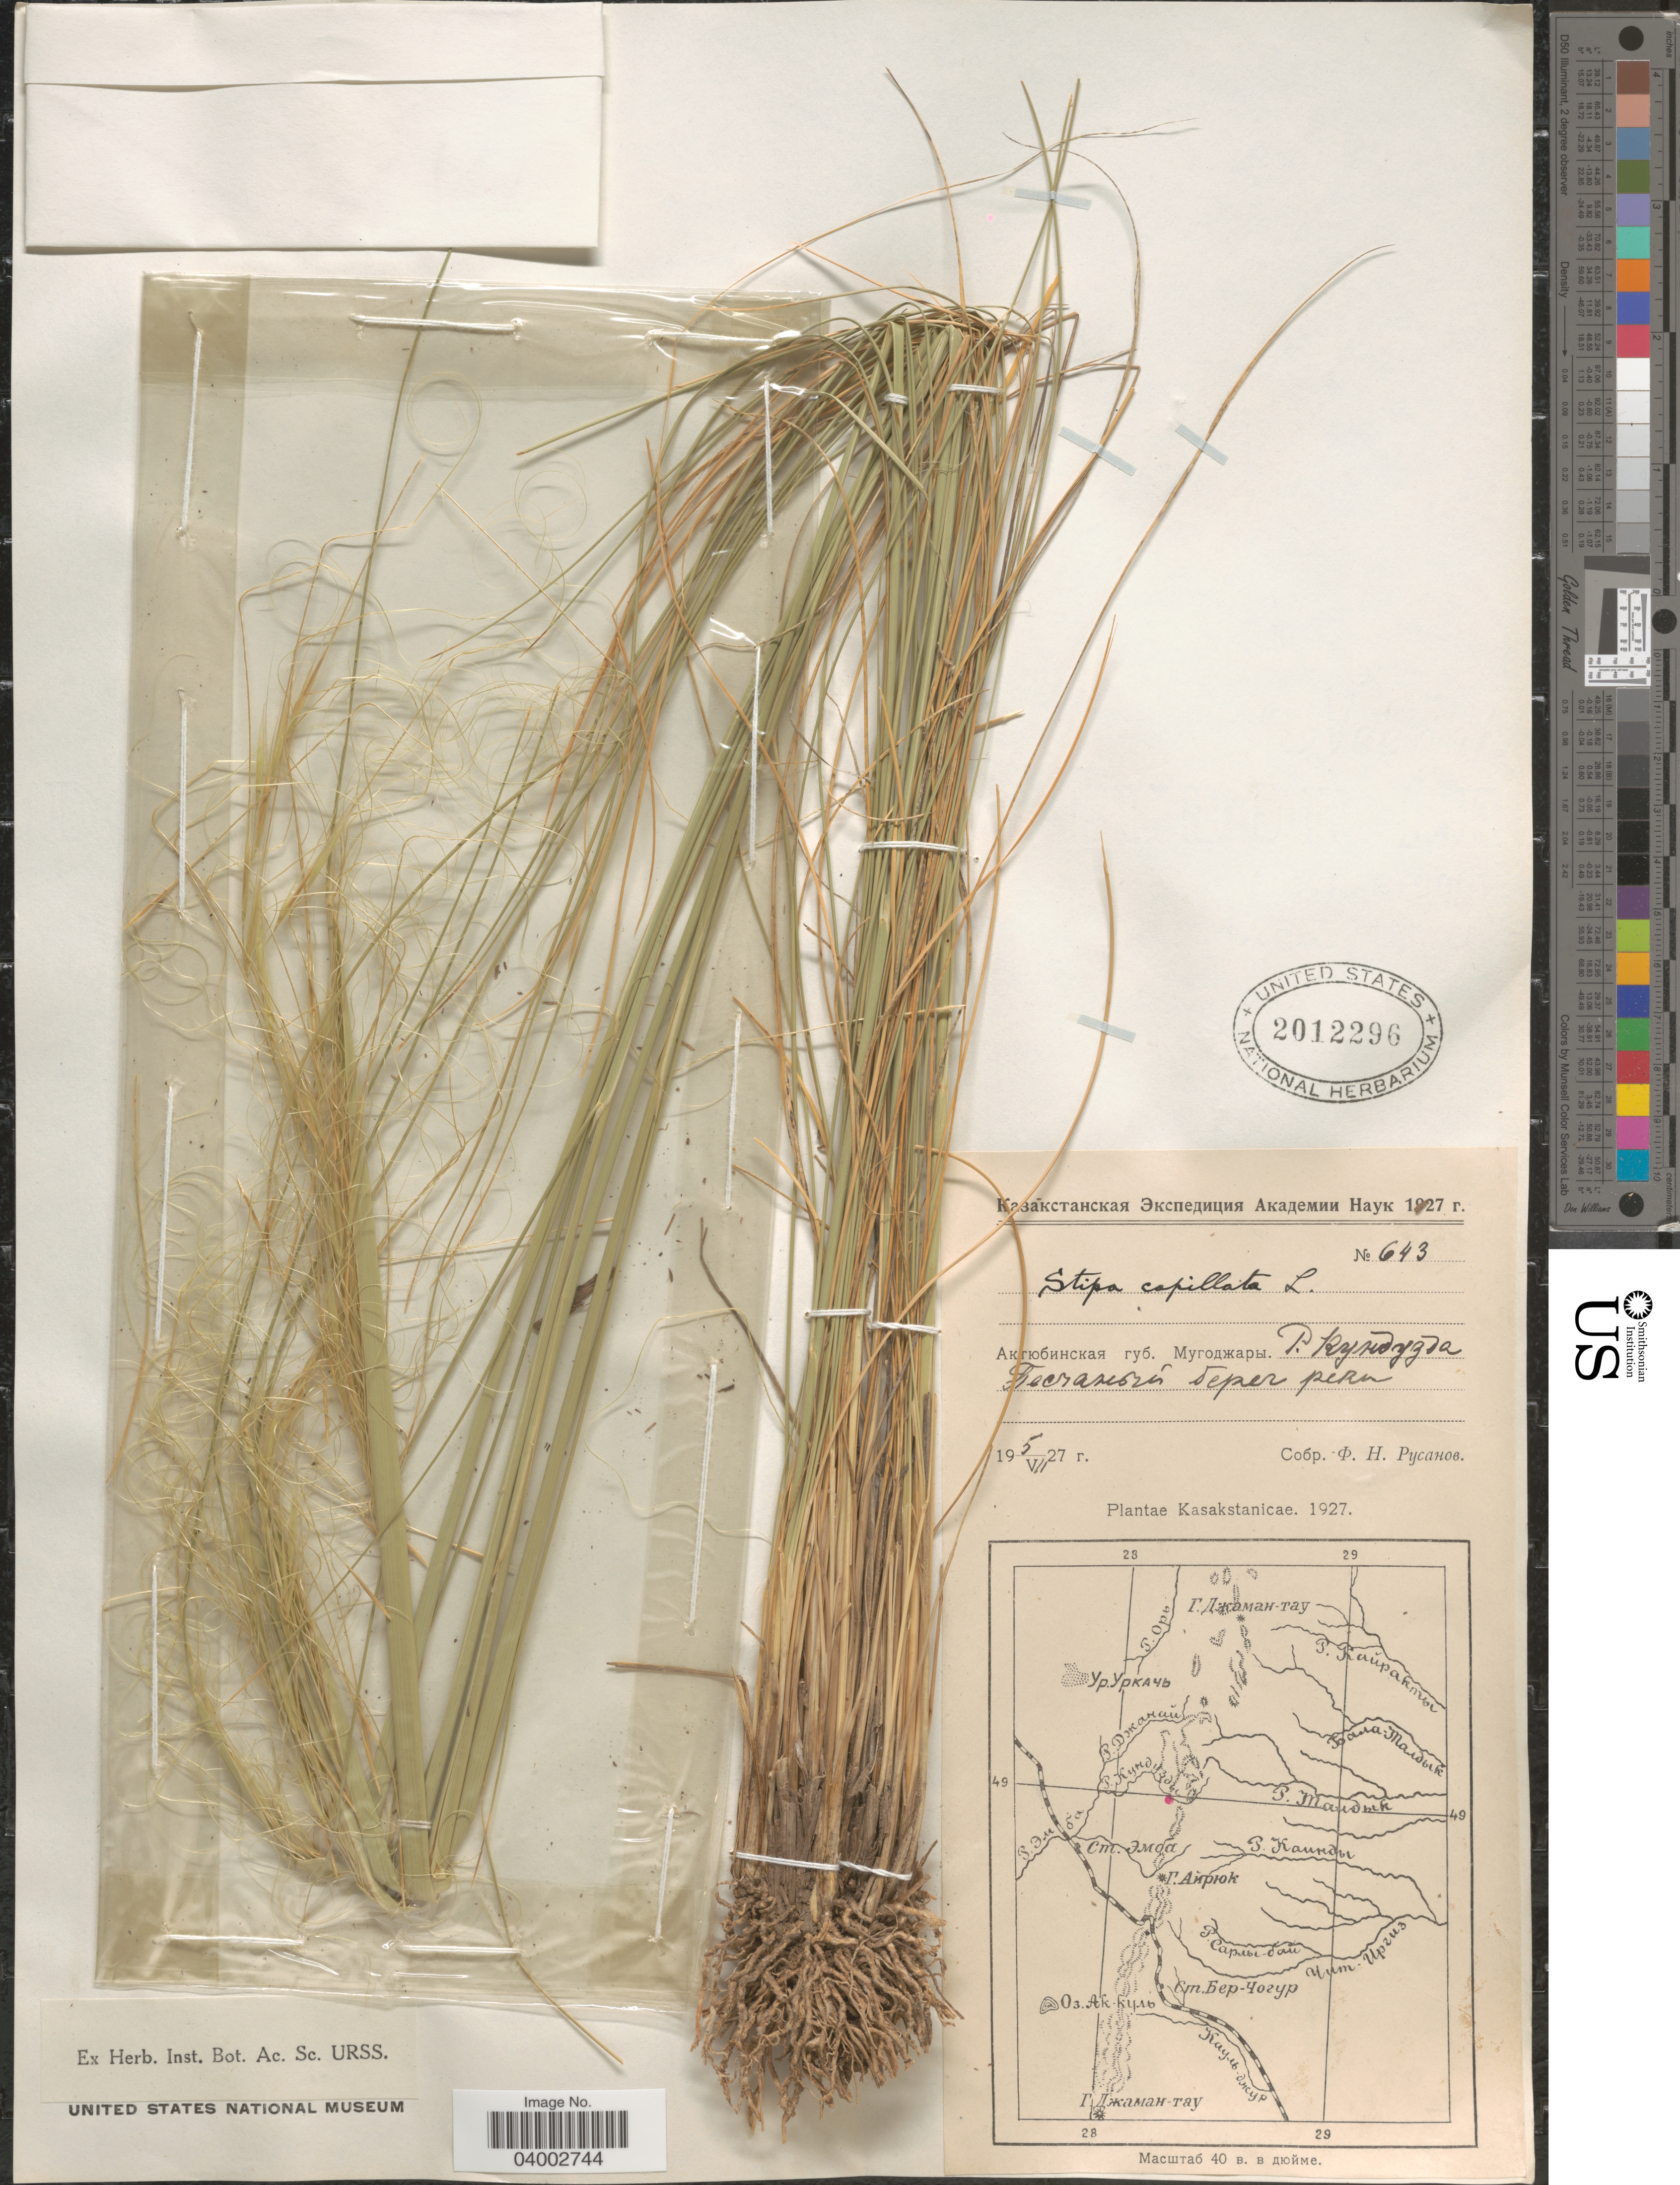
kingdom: Plantae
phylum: Tracheophyta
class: Liliopsida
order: Poales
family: Poaceae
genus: Stipa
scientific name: Stipa capillata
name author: L.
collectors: F. Rusanov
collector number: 643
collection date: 1927-07-05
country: Kazakhstan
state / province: Aqtobe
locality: Mugodzhary, Kundyzdy river.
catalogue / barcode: US 2012296